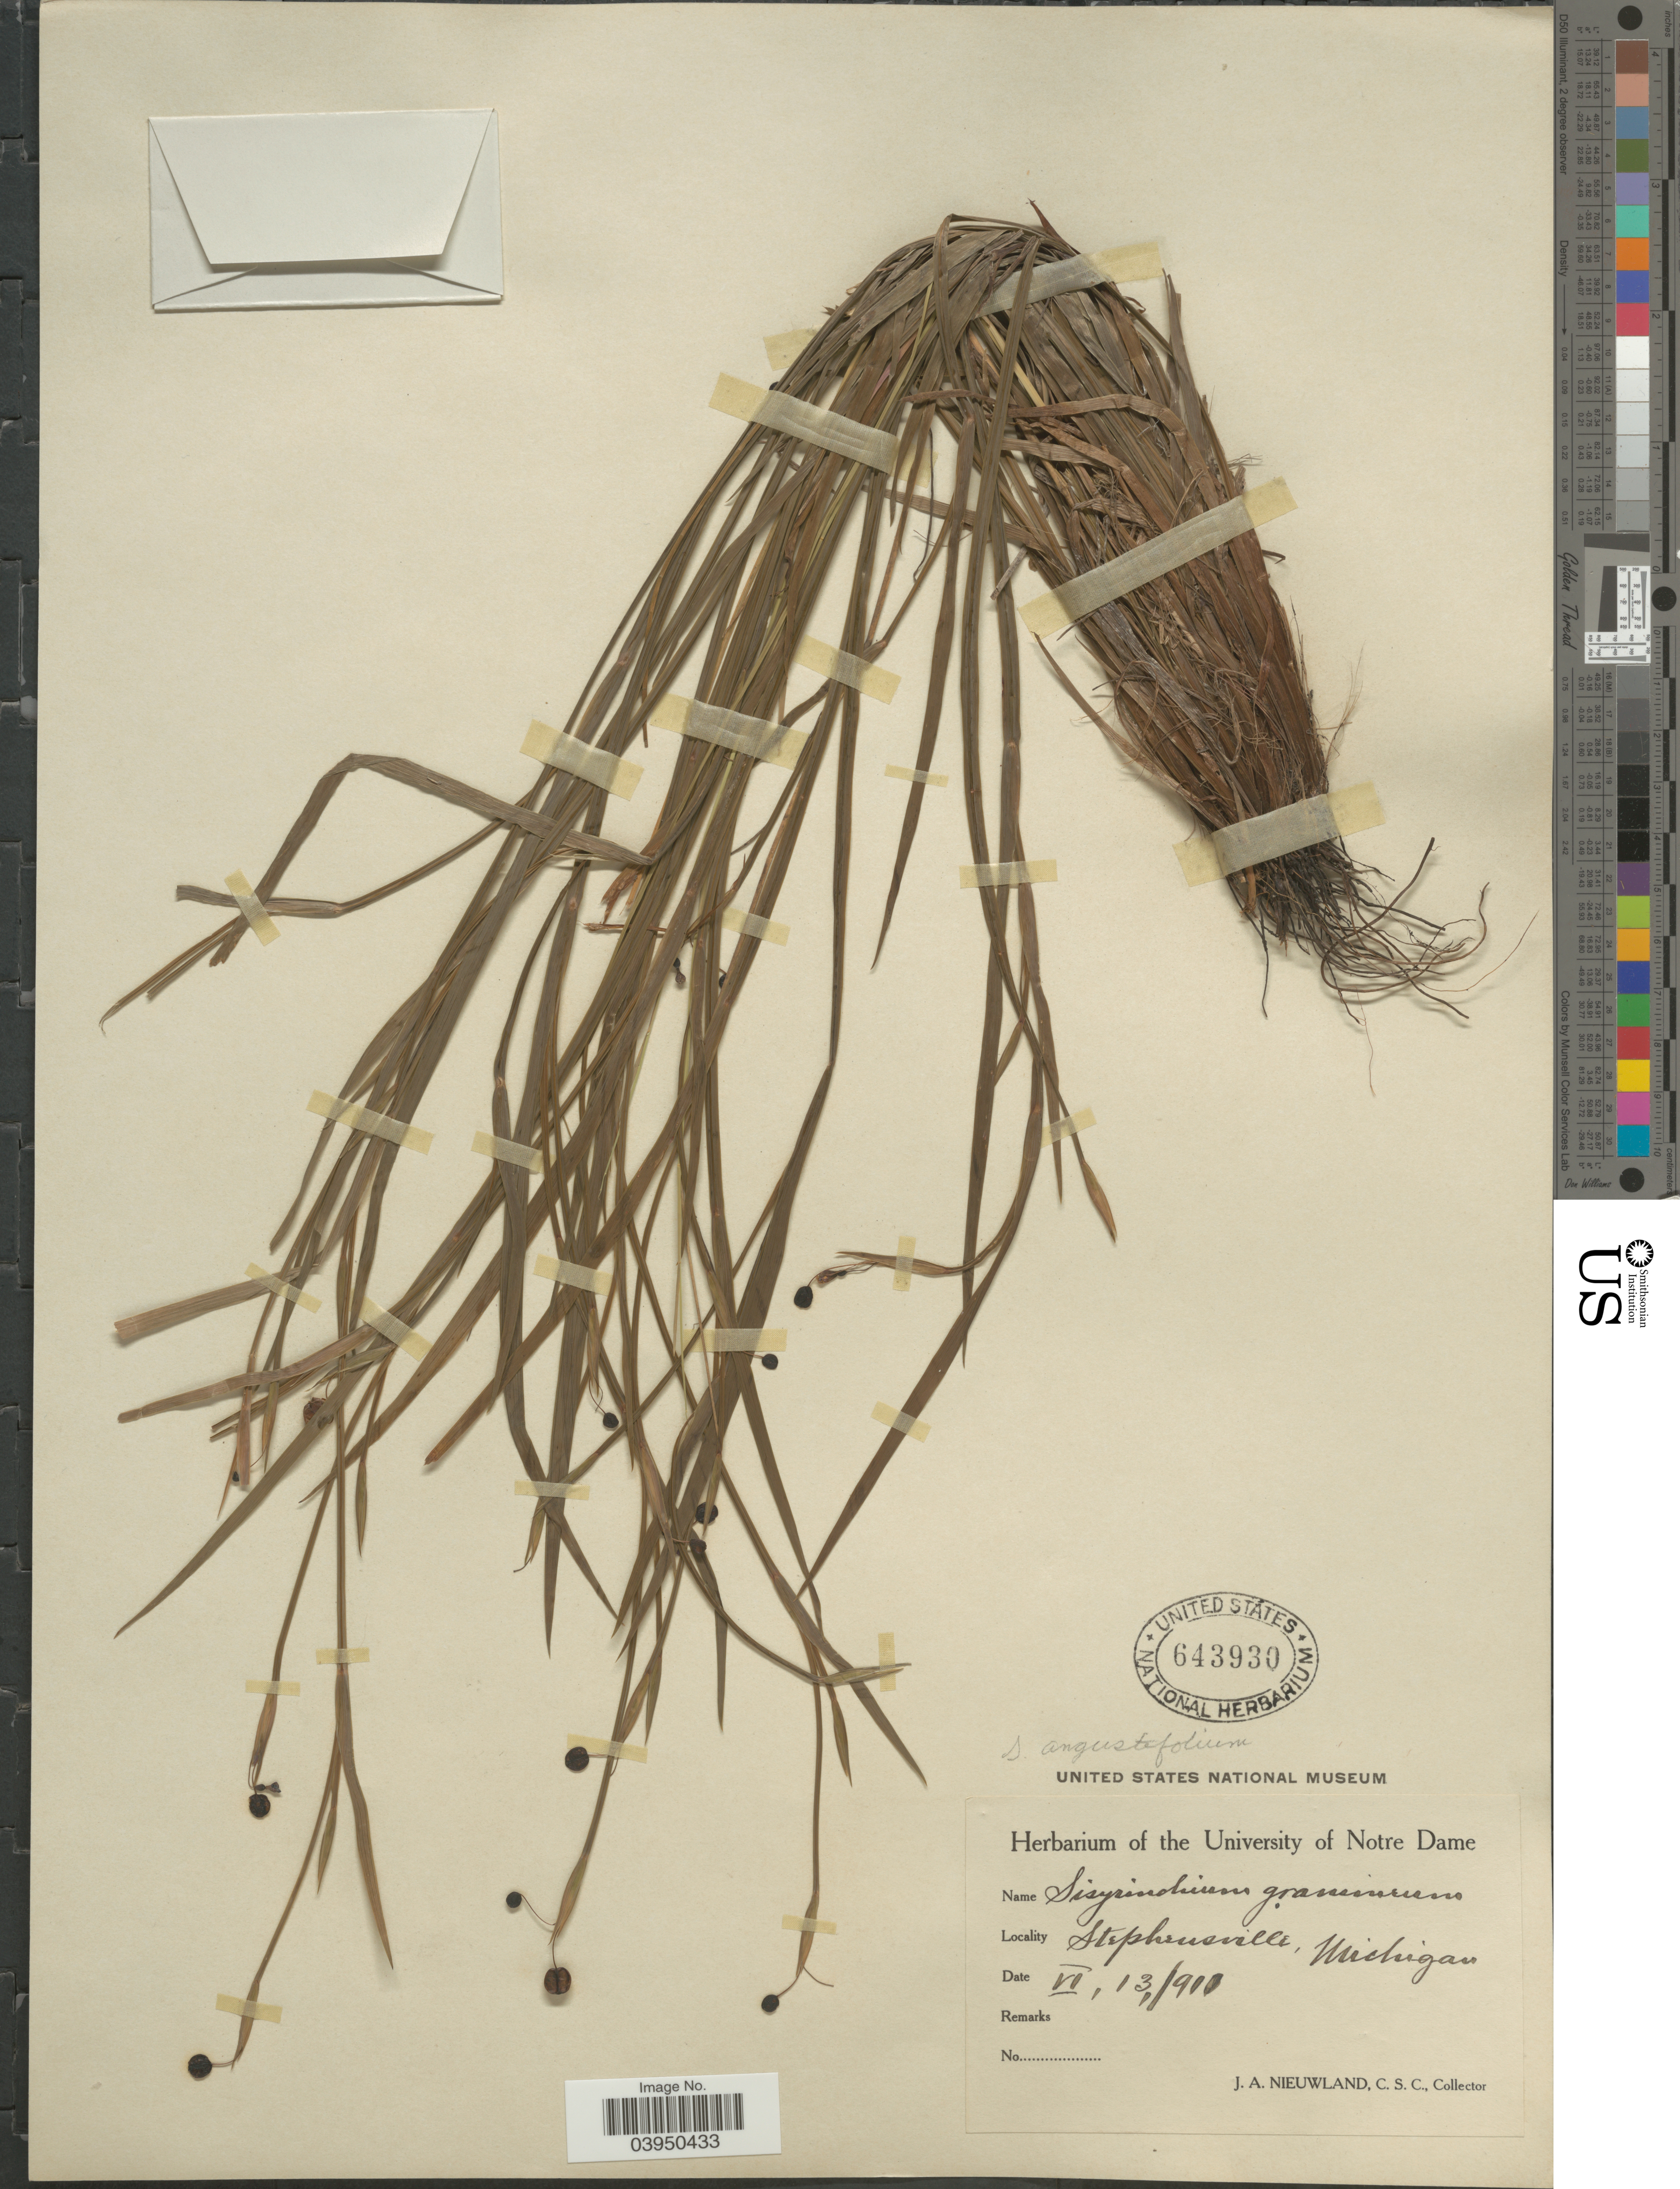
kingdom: Plantae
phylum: Tracheophyta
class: Liliopsida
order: Asparagales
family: Iridaceae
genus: Sisyrinchium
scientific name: Sisyrinchium angustifolium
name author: Mill.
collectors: J. A. Nieuwland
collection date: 1910-06-13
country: United States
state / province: Michigan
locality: Stephensville.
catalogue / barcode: US 643930